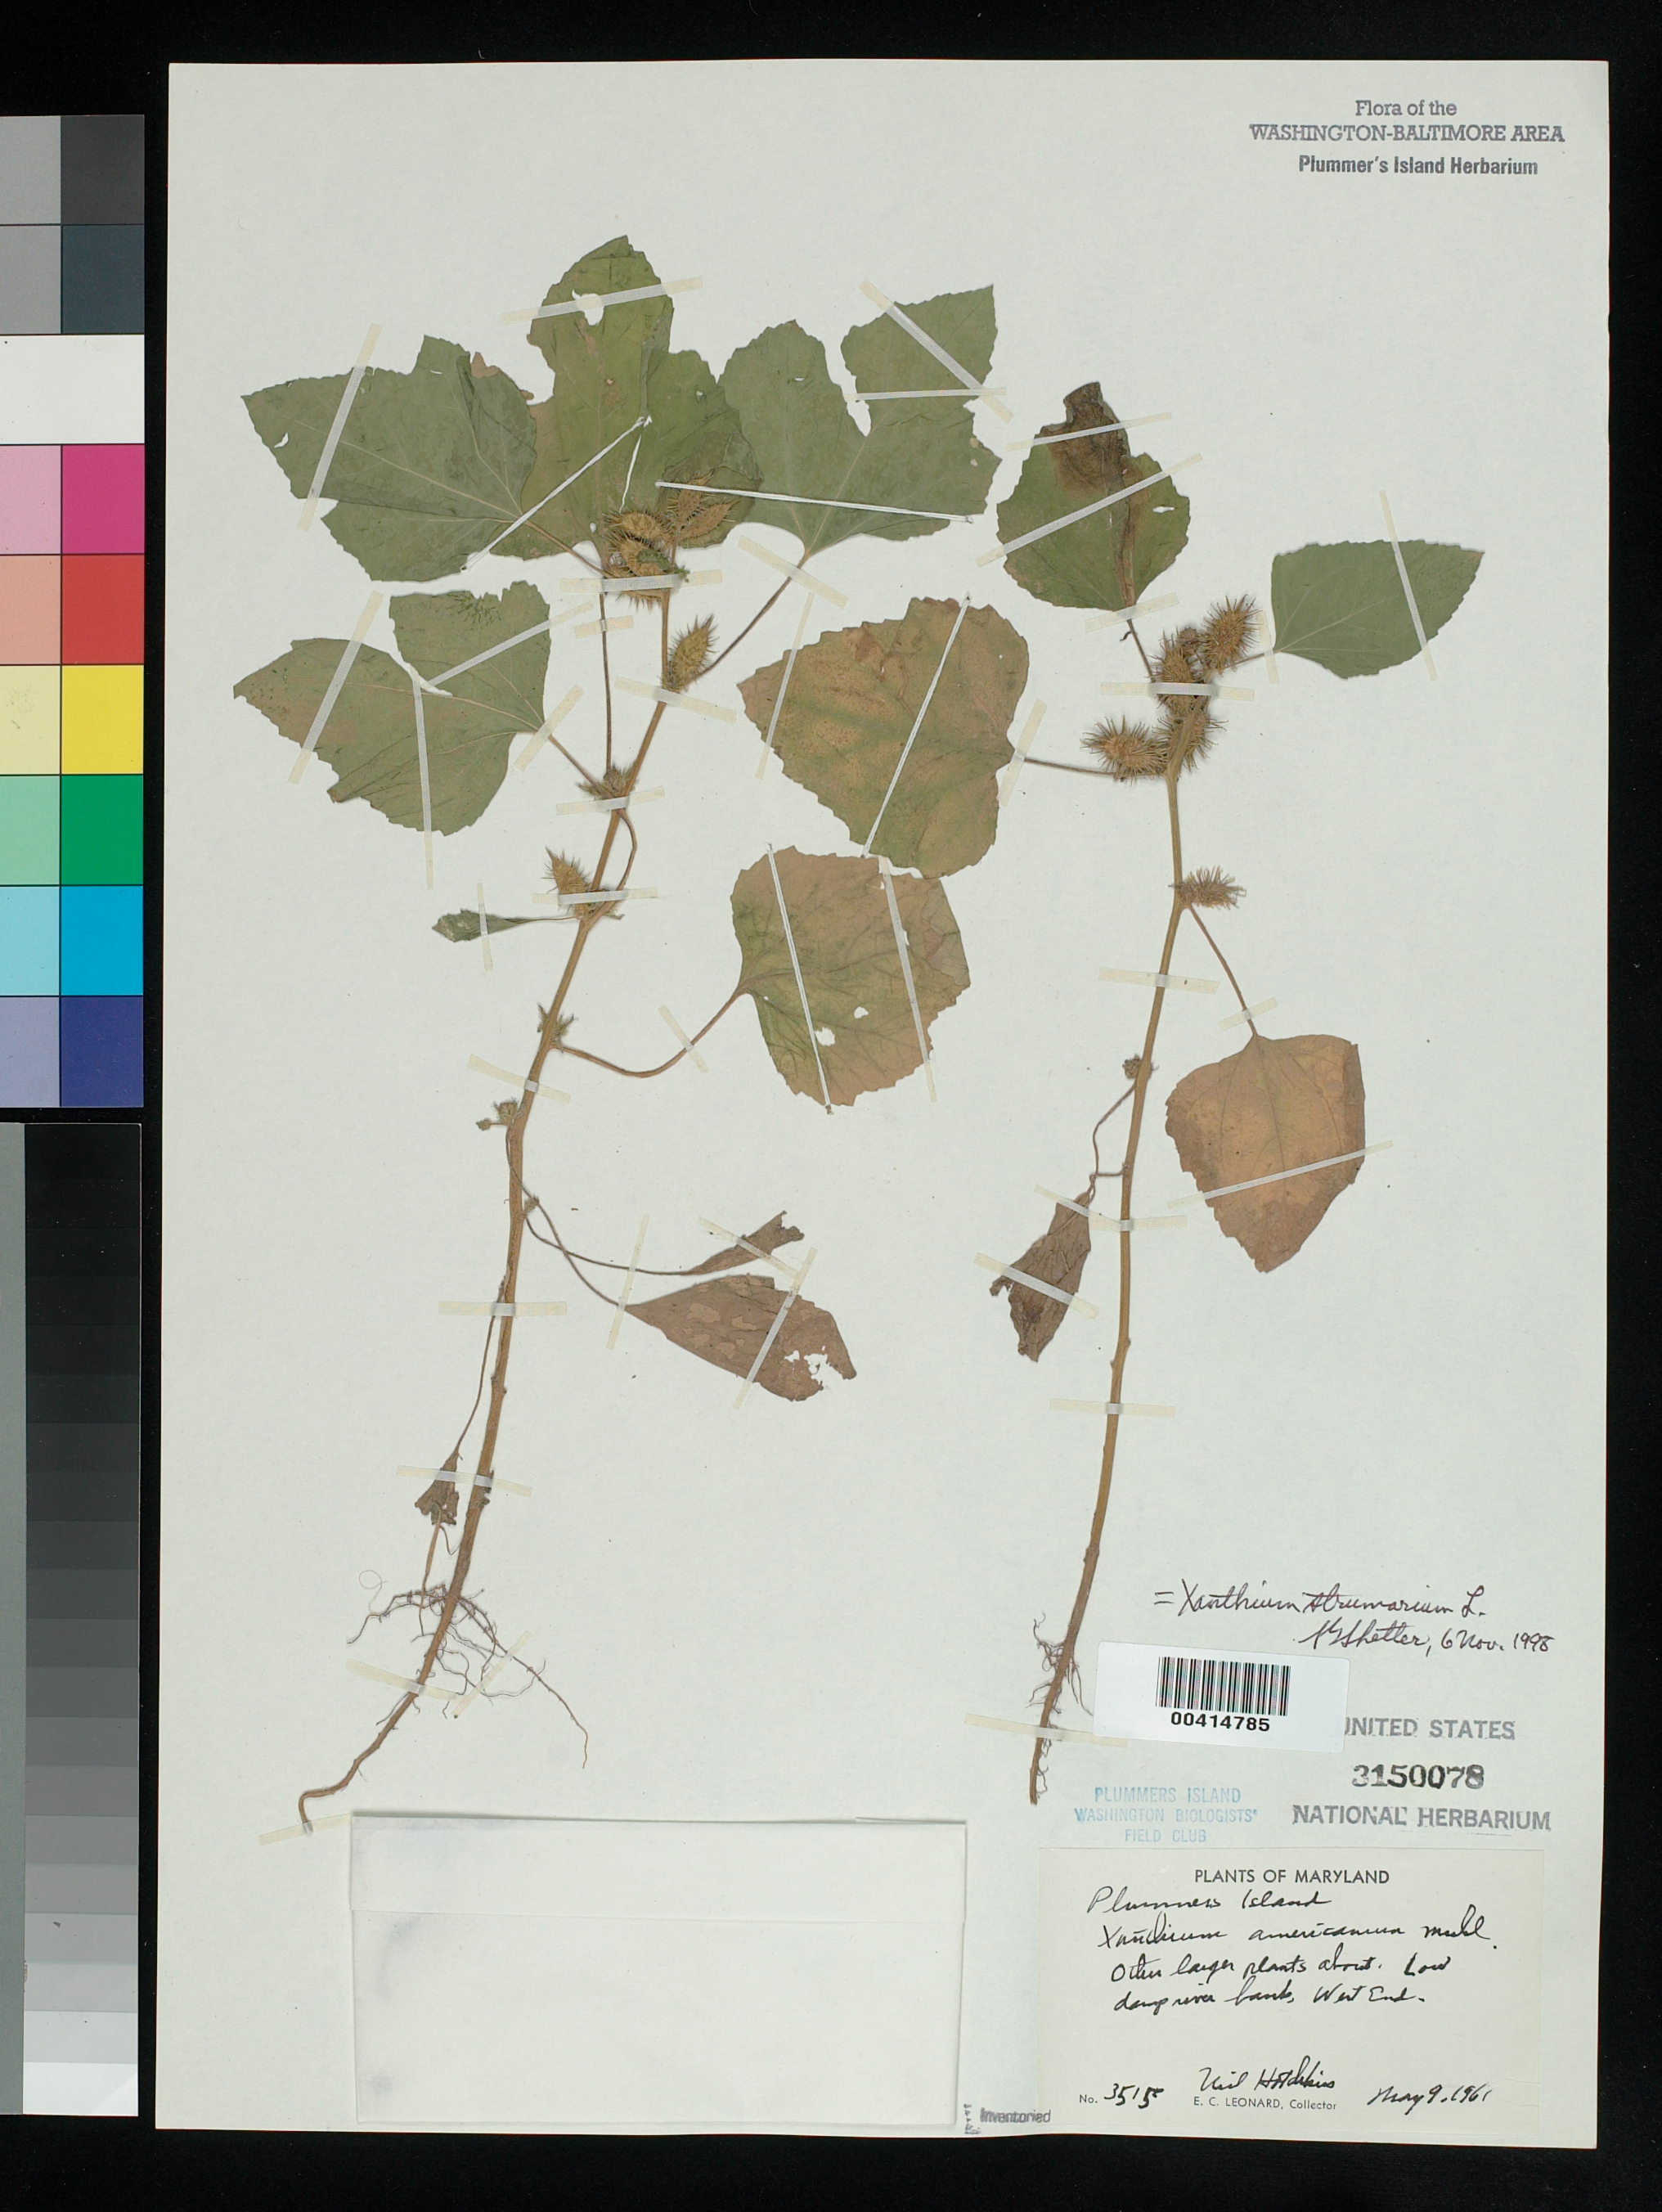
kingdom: Plantae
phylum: Tracheophyta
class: Magnoliopsida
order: Asterales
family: Asteraceae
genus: Xanthium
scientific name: Xanthium strumarium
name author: L.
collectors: E. C. Leonard & N. Hotchkiss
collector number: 3515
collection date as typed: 09 May 1961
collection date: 1961-05-09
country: United States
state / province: Maryland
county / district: Montgomery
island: Plummers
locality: Plummer's Island; west end Plummers Island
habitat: Low damp river bank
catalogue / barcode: US 3150078